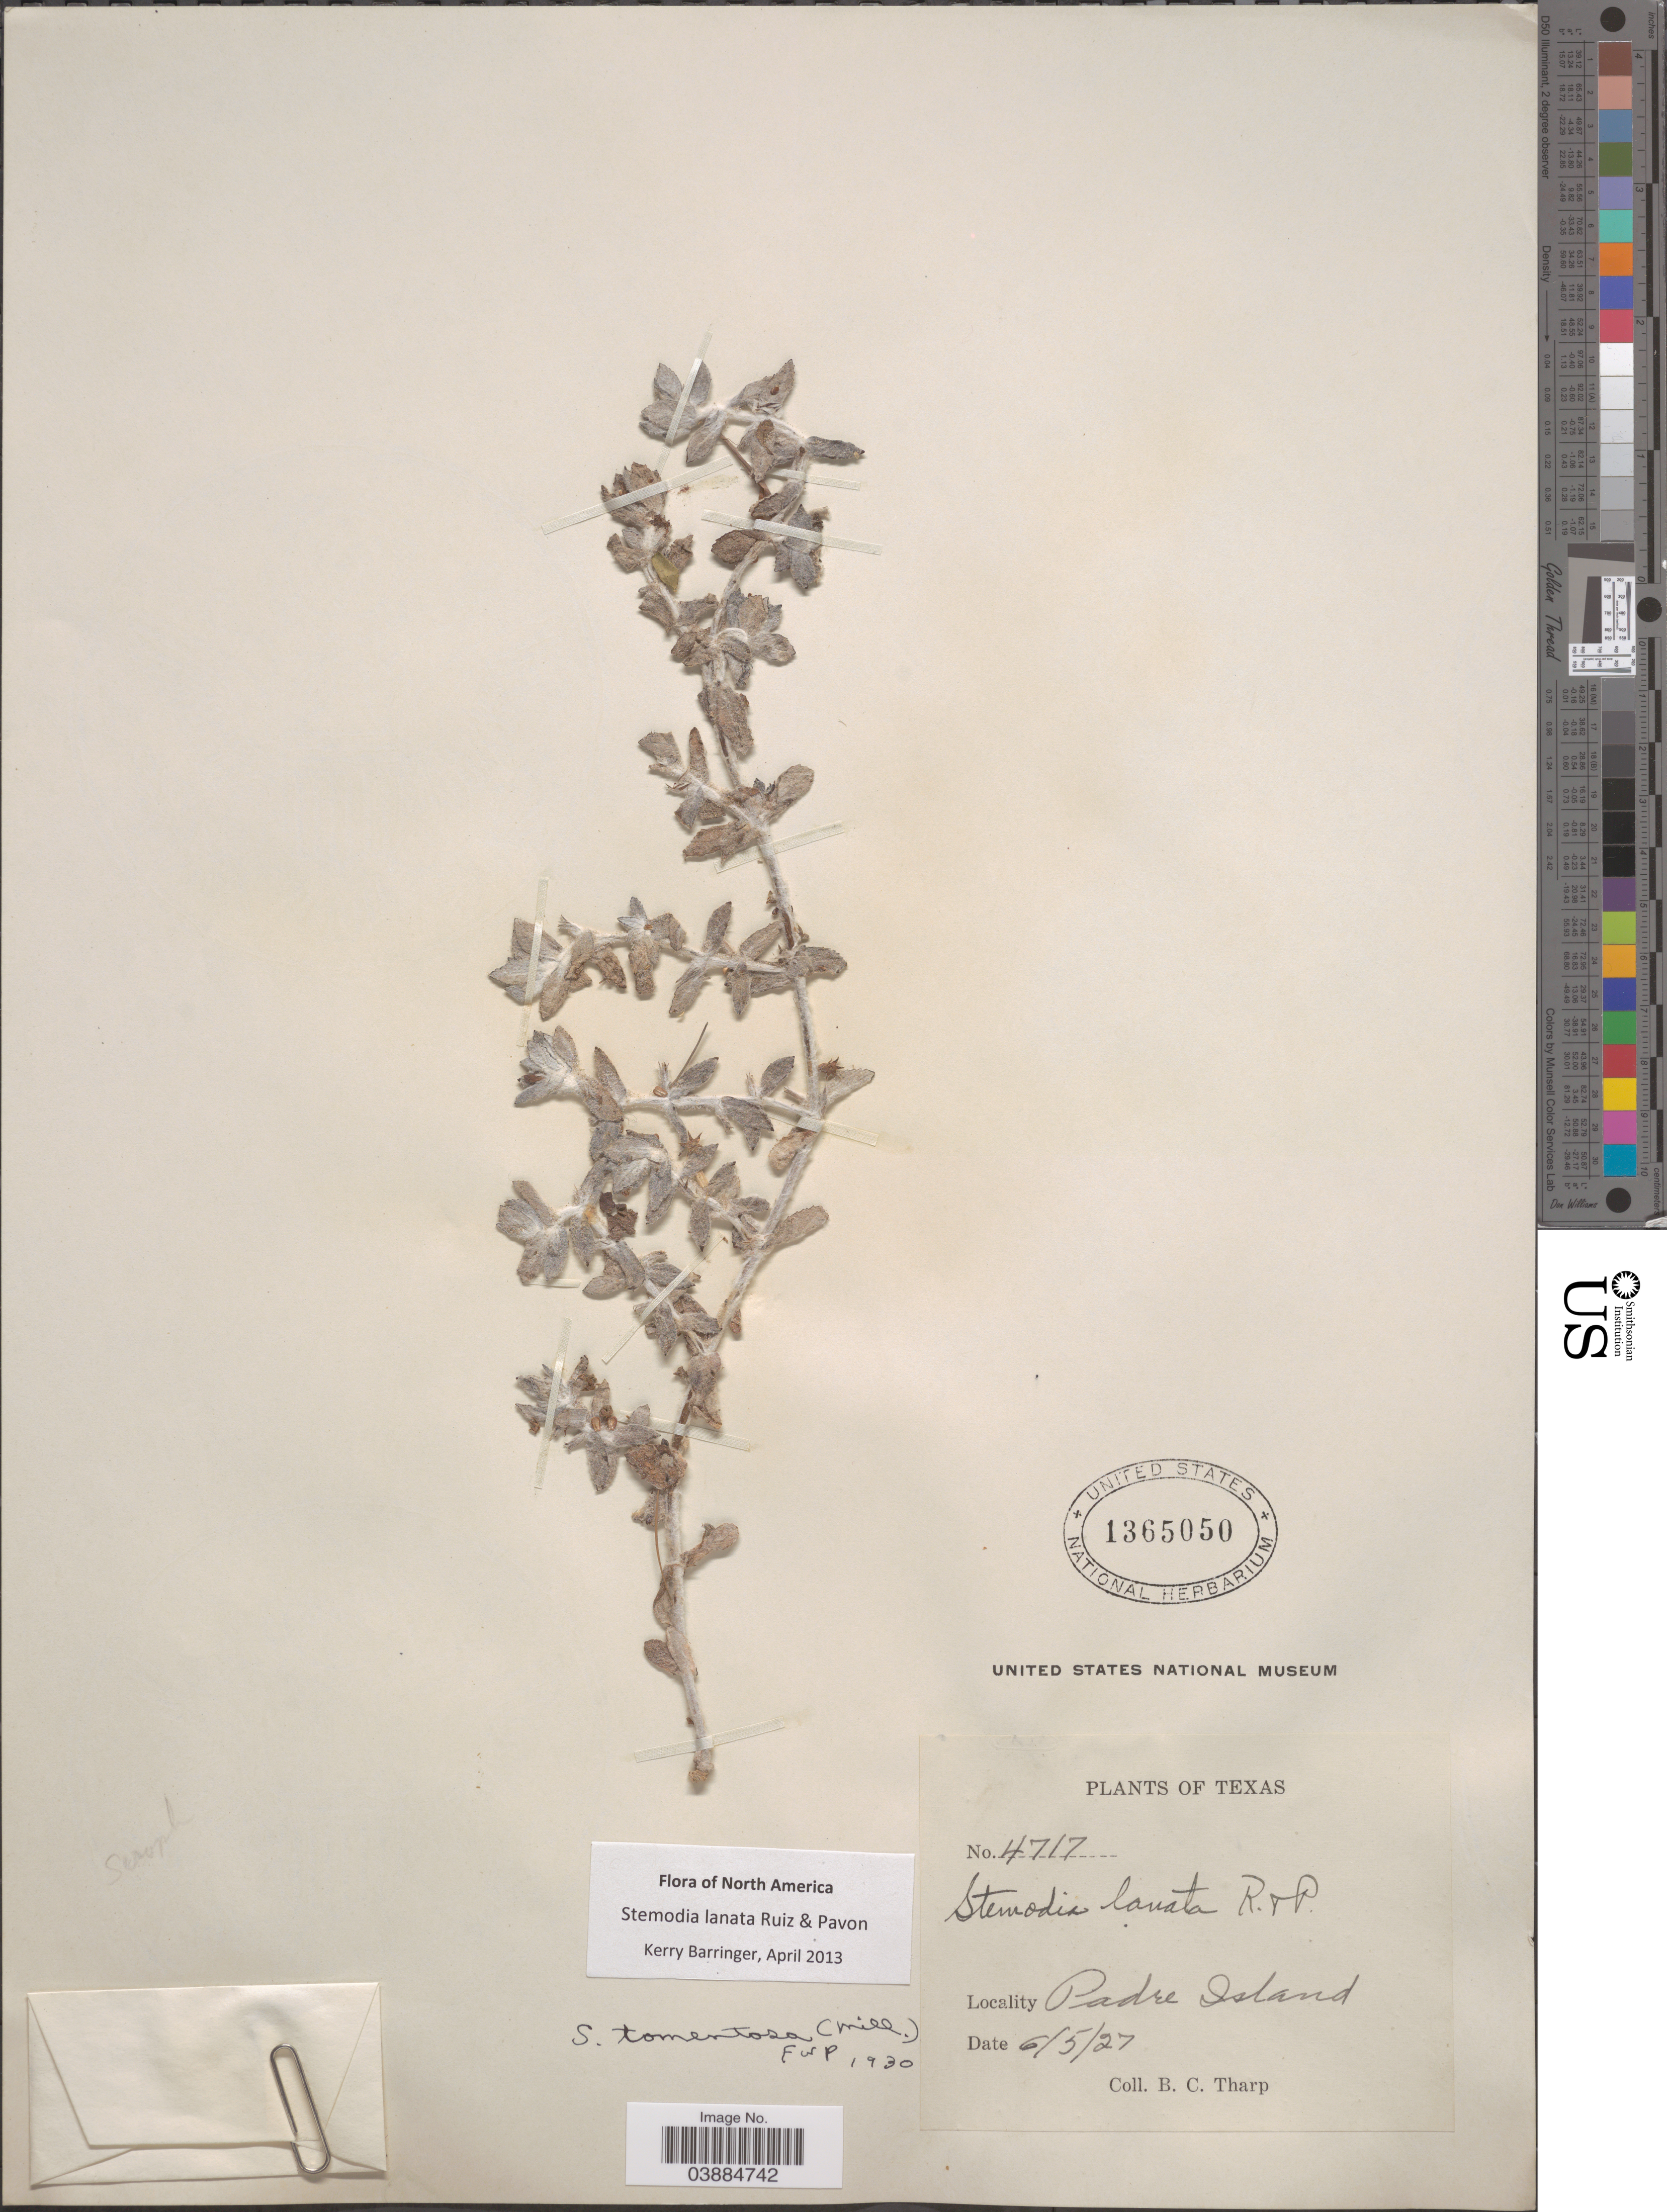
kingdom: Plantae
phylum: Tracheophyta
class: Magnoliopsida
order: Lamiales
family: Plantaginaceae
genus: Stemodia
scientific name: Stemodia lanata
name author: Sessé & Moc. ex Benth.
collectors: B. C. Tharp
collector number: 4717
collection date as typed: Transcribed d/m/y: 5/6/27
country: United States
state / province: Texas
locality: Padre Island.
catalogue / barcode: US 1365050